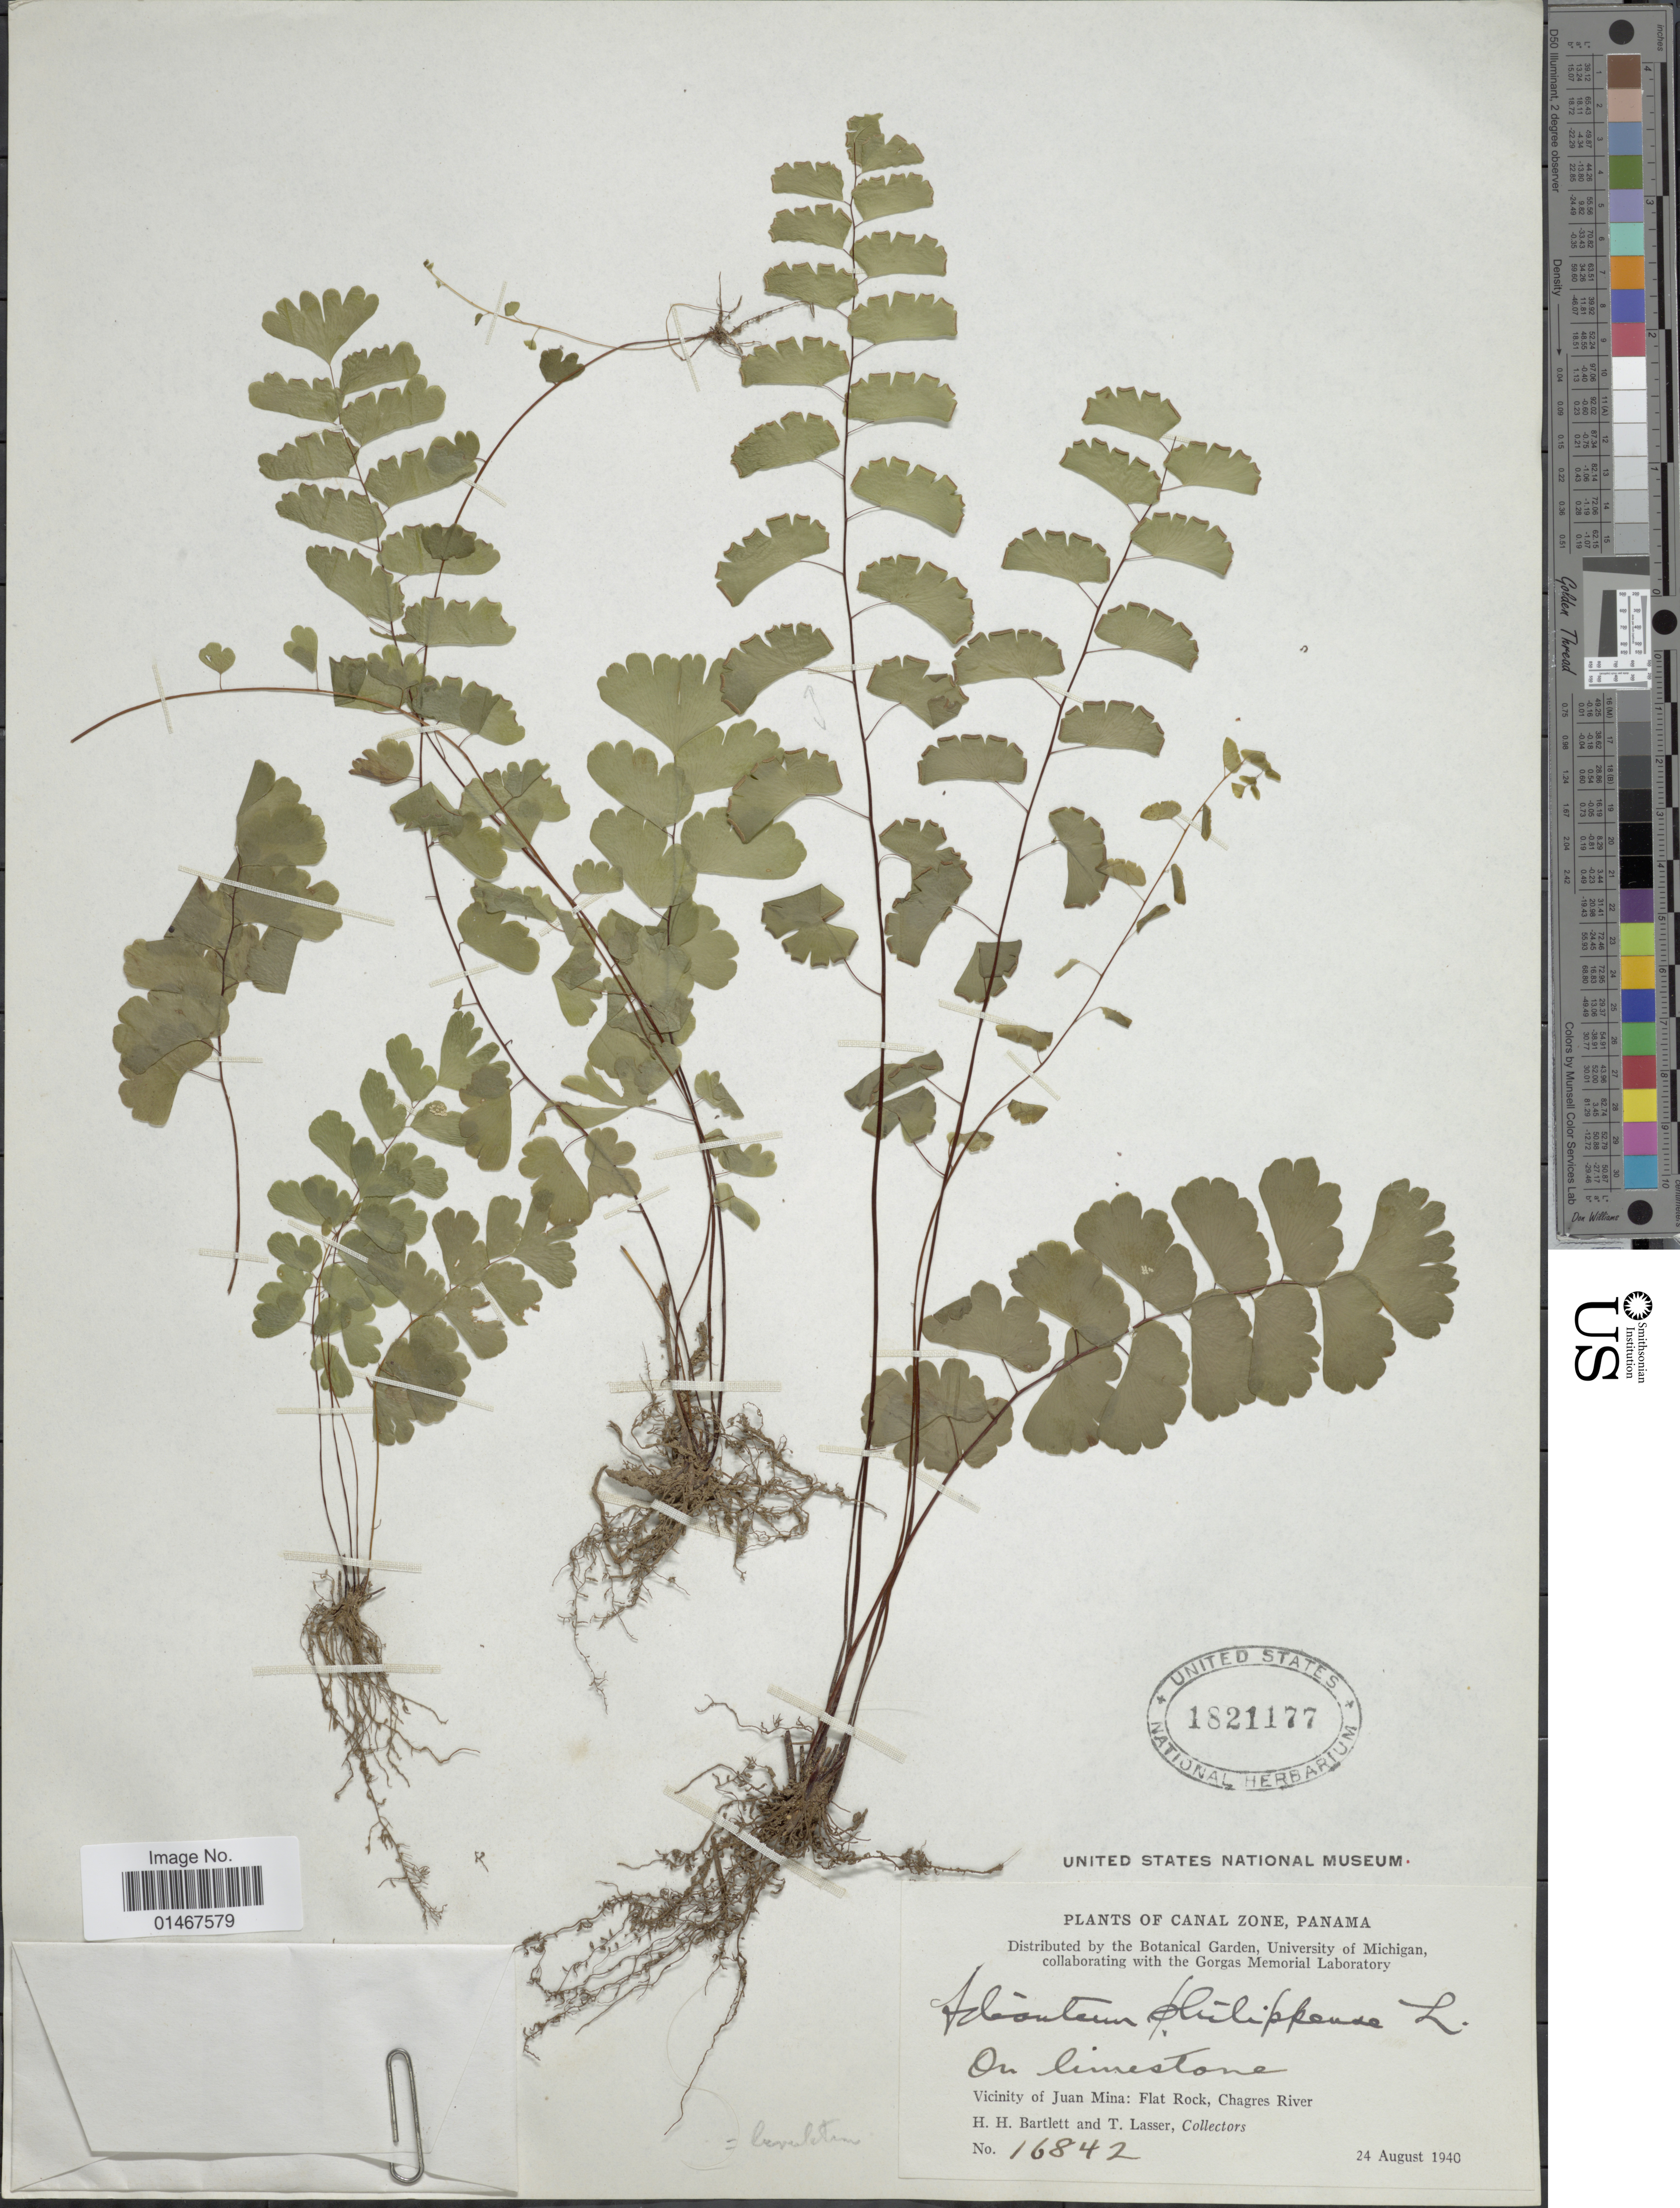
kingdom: Plantae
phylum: Tracheophyta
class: Polypodiopsida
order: Polypodiales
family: Pteridaceae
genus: Adiantum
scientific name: Adiantum philippense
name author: L.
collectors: H. H. Bartlett & T. Lasser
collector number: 16842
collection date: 1940-08-24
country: Panama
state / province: Colón / Panamá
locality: Canal Zone. Vicinity of Juan Mina: Flat Rock, Chagres River.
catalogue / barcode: US 1821177